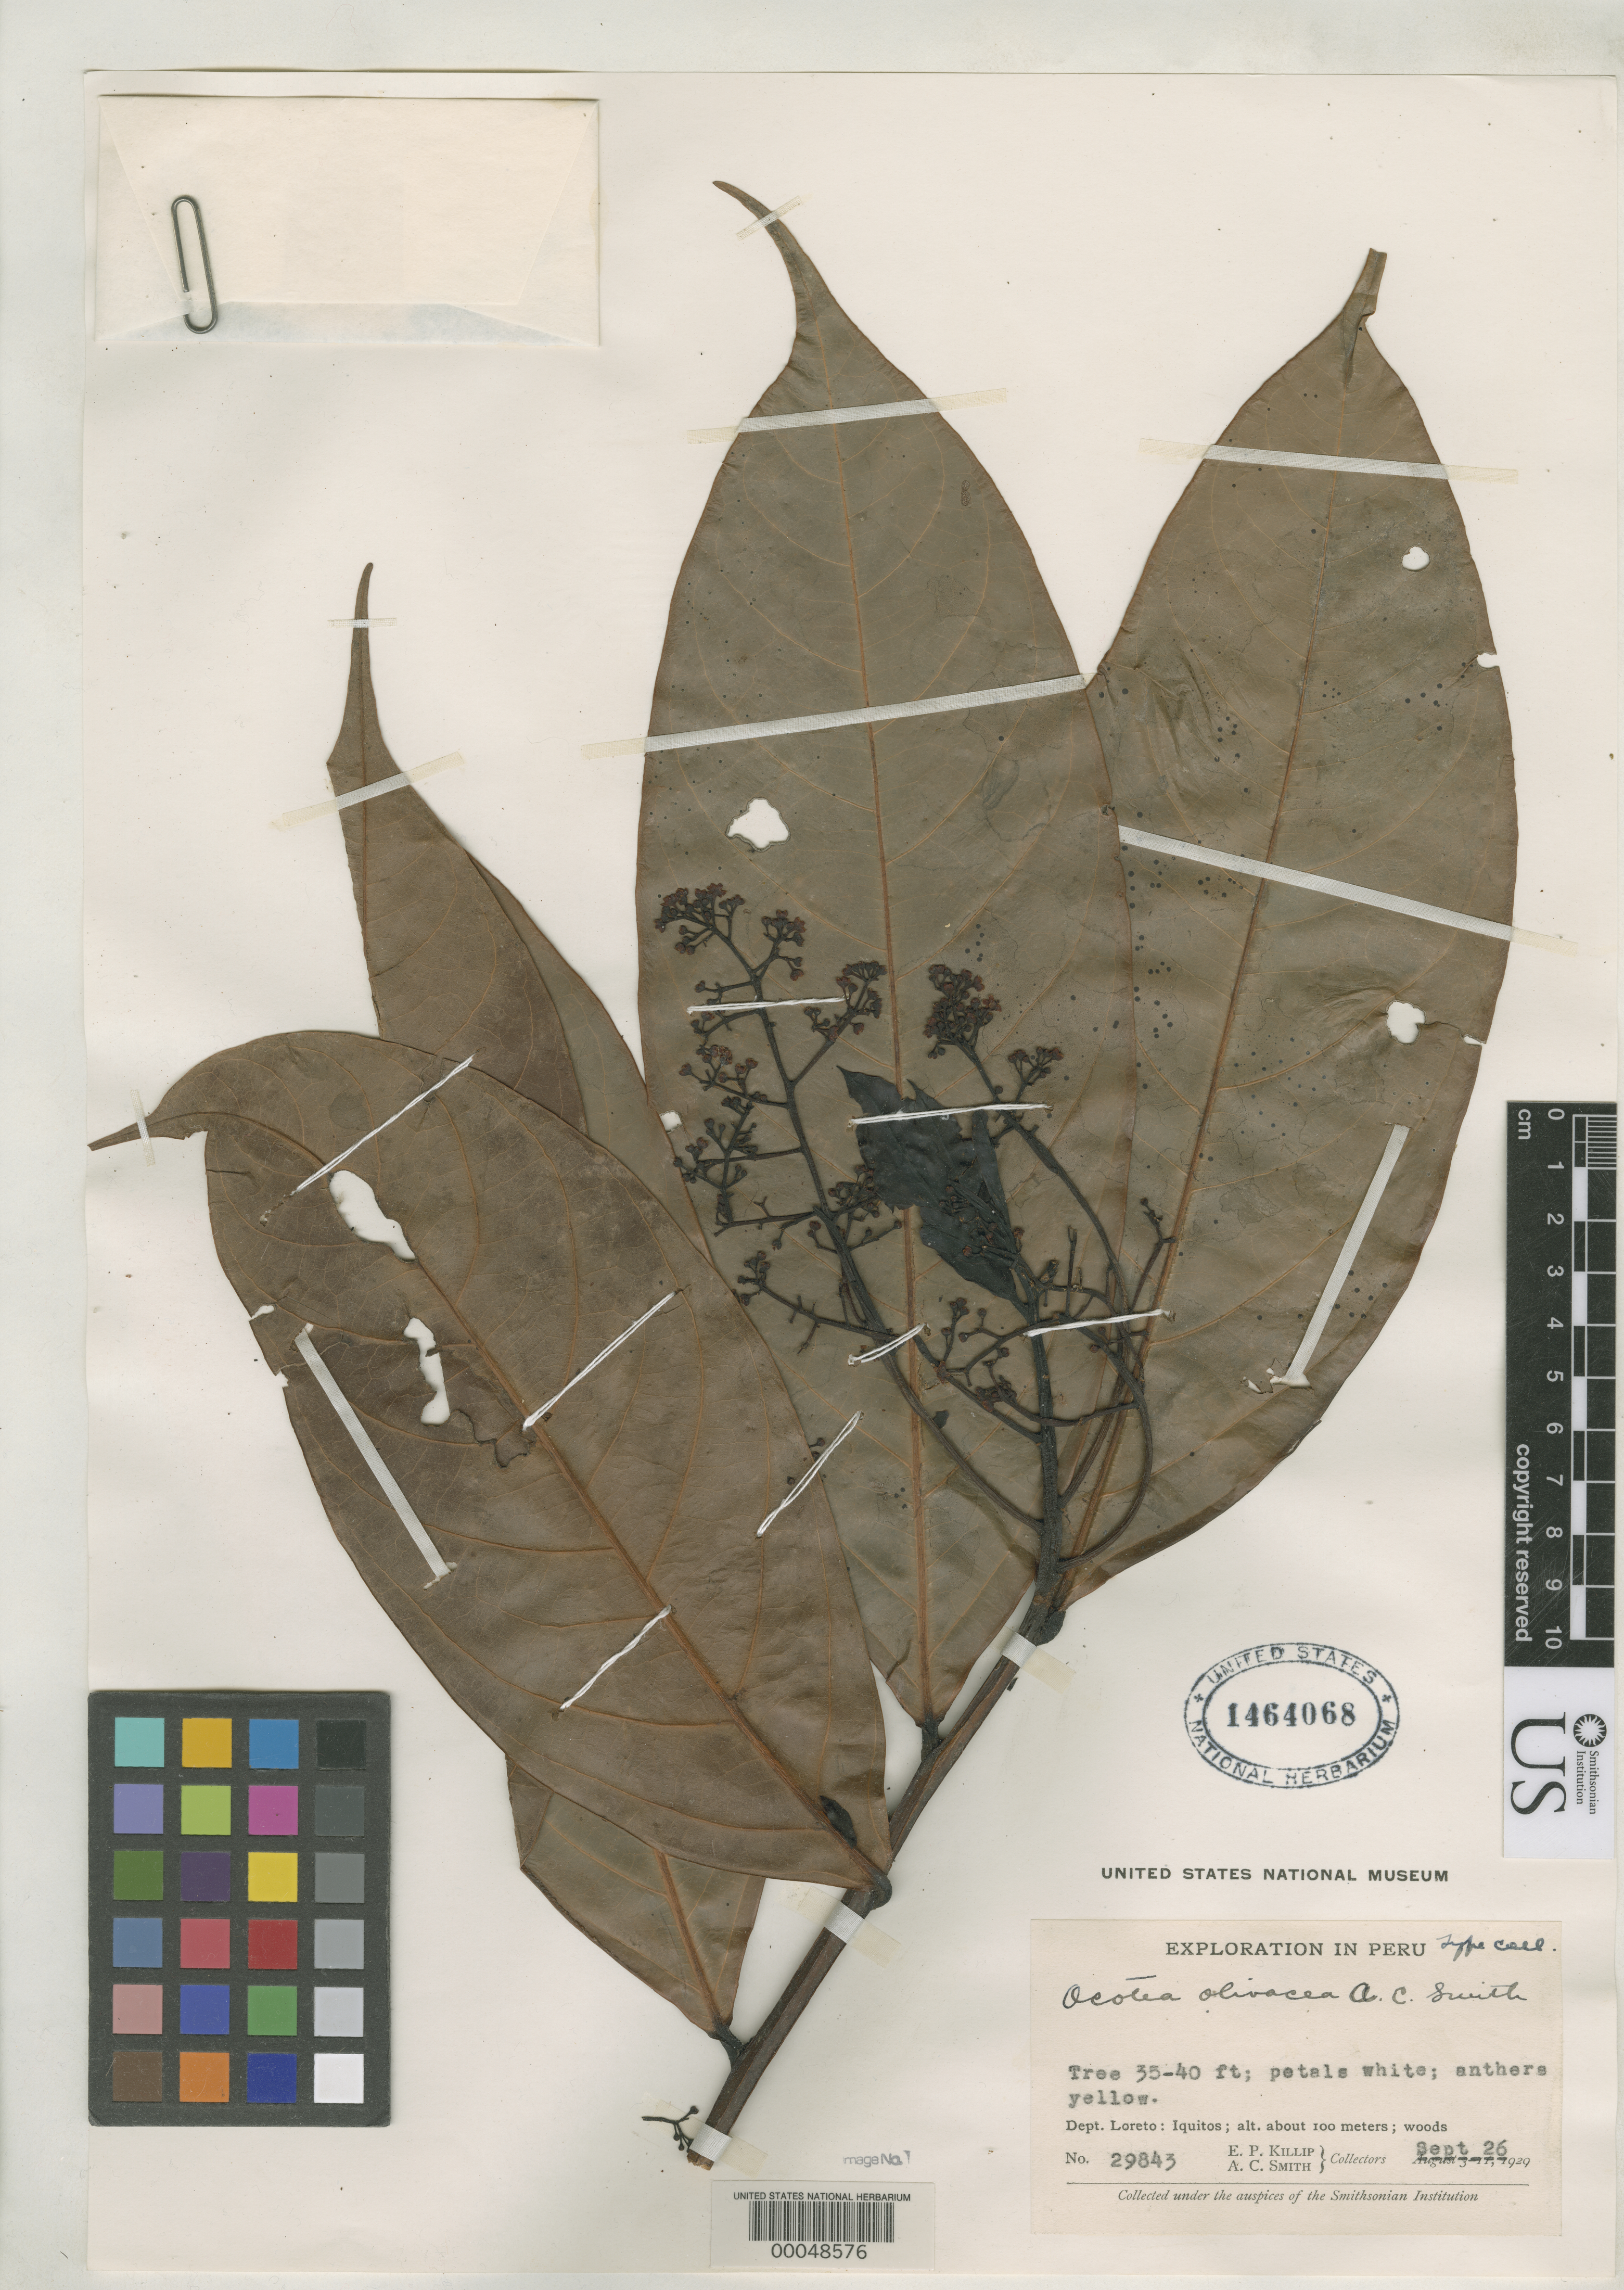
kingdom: Plantae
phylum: Tracheophyta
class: Magnoliopsida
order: Laurales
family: Lauraceae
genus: Ocotea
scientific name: Ocotea olivacea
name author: A.C. Sm.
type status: Isotype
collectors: E. P. Killip & A. C. Smith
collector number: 29843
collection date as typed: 26 Sep 1929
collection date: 1929-09-26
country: Peru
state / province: Loreto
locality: Iquitos.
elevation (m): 100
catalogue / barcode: US 1464068